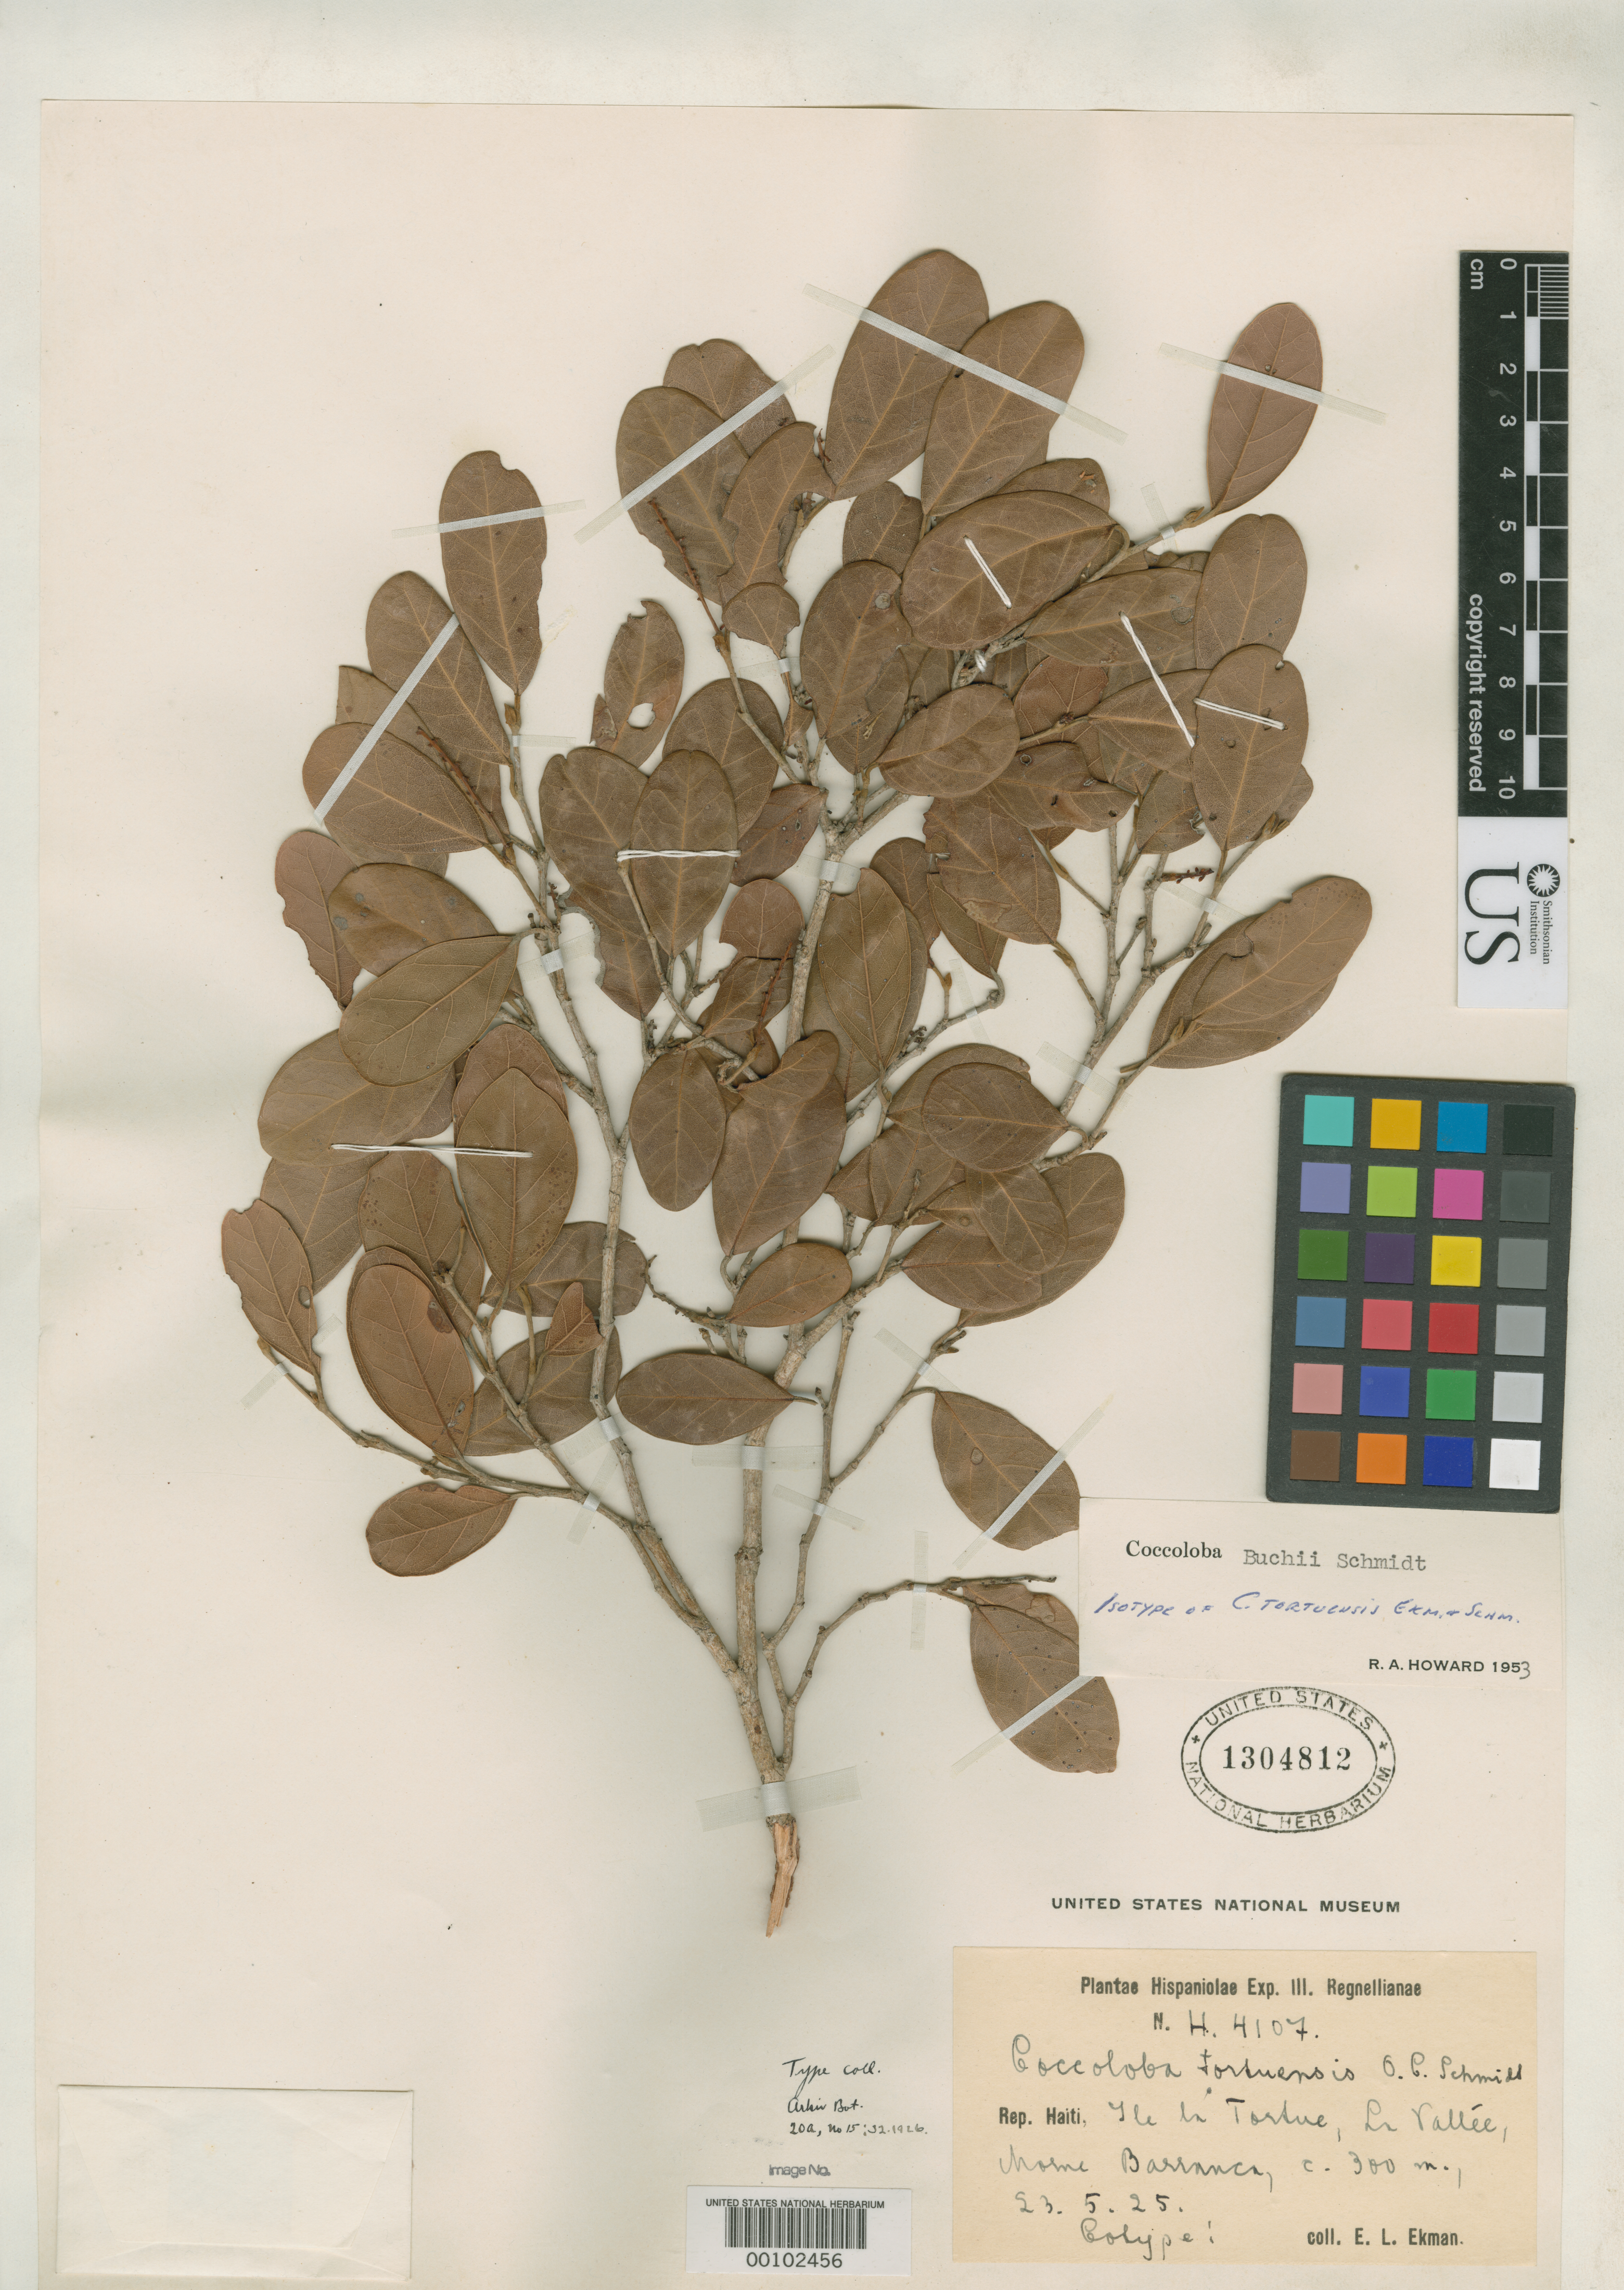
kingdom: Plantae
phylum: Tracheophyta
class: Magnoliopsida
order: Caryophyllales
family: Polygonaceae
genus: Coccoloba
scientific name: Coccoloba tortuensis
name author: Ekman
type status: Isosyntype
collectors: E. L. Ekman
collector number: H 4107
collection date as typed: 23 May 1925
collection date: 1925-05-23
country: Haiti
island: Tortue Island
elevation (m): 300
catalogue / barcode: US 1304812